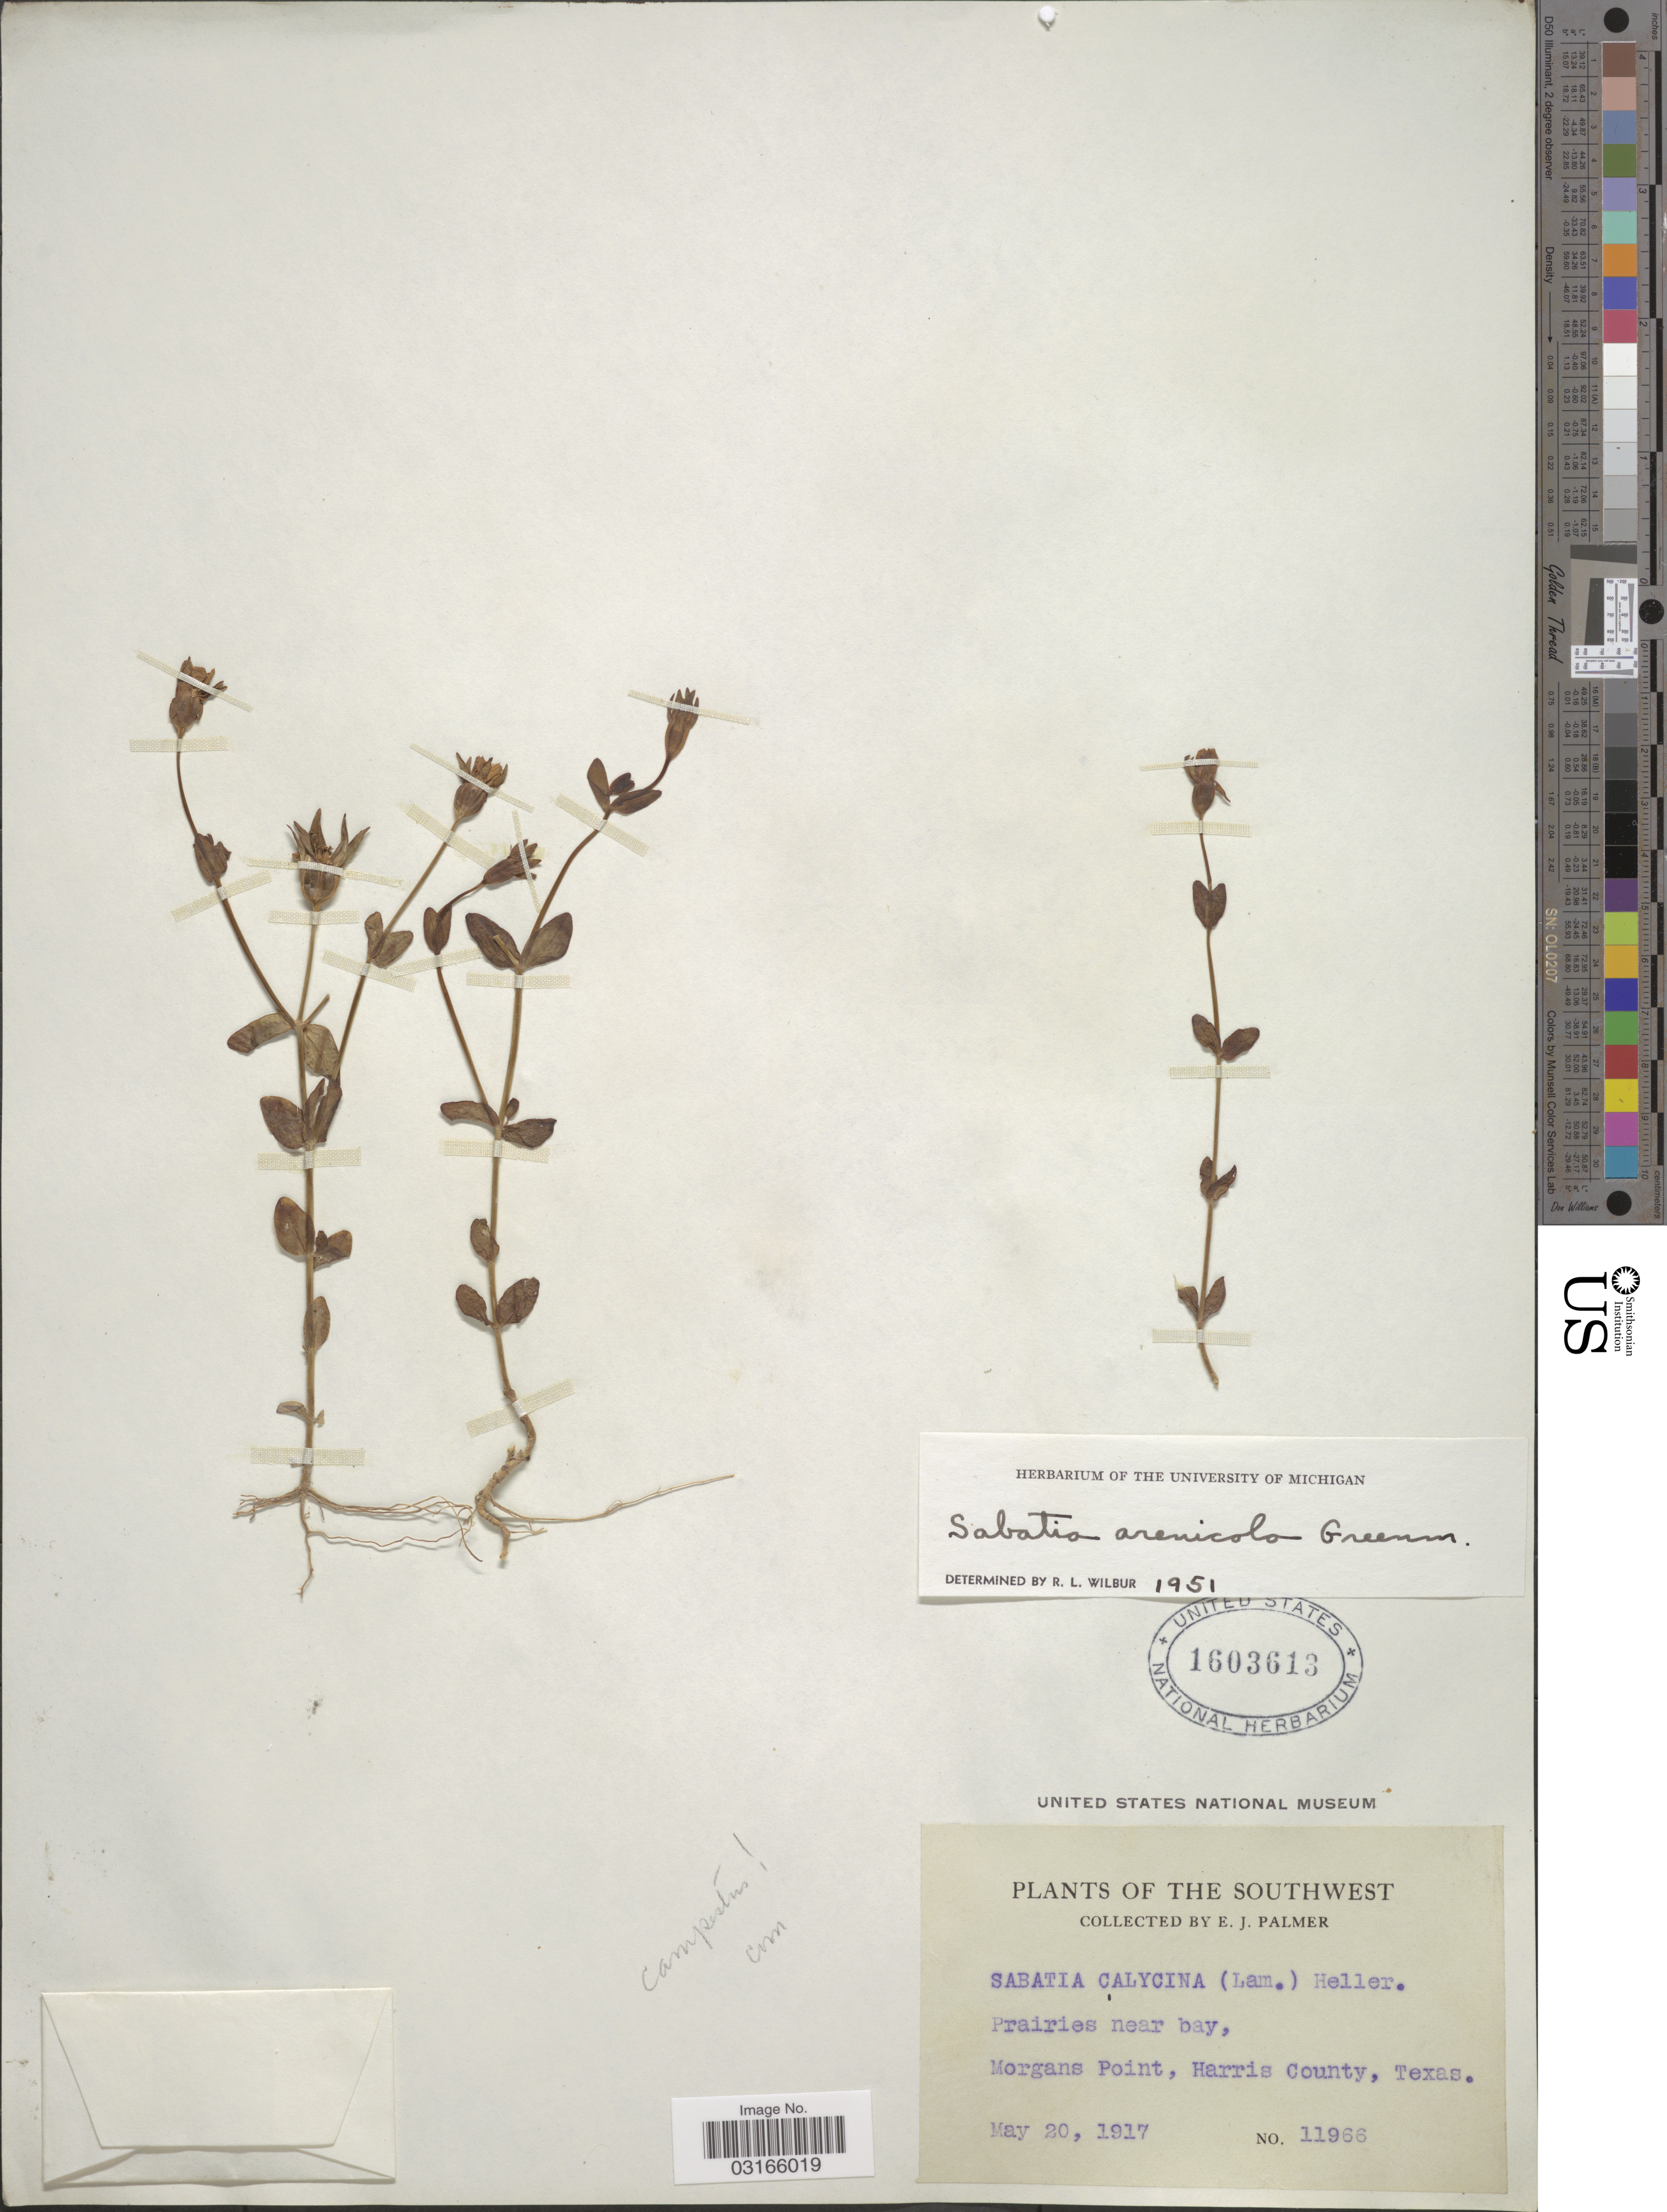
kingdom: Plantae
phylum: Tracheophyta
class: Magnoliopsida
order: Gentianales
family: Gentianaceae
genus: Sabatia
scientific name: Sabatia arenicola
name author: Greenm.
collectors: E. J. Palmer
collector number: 11966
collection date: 1917-05-20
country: United States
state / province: Texas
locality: The Southwest, Prairies near bay, Morgans Point, Harris County, Texas.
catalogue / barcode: US 1603613